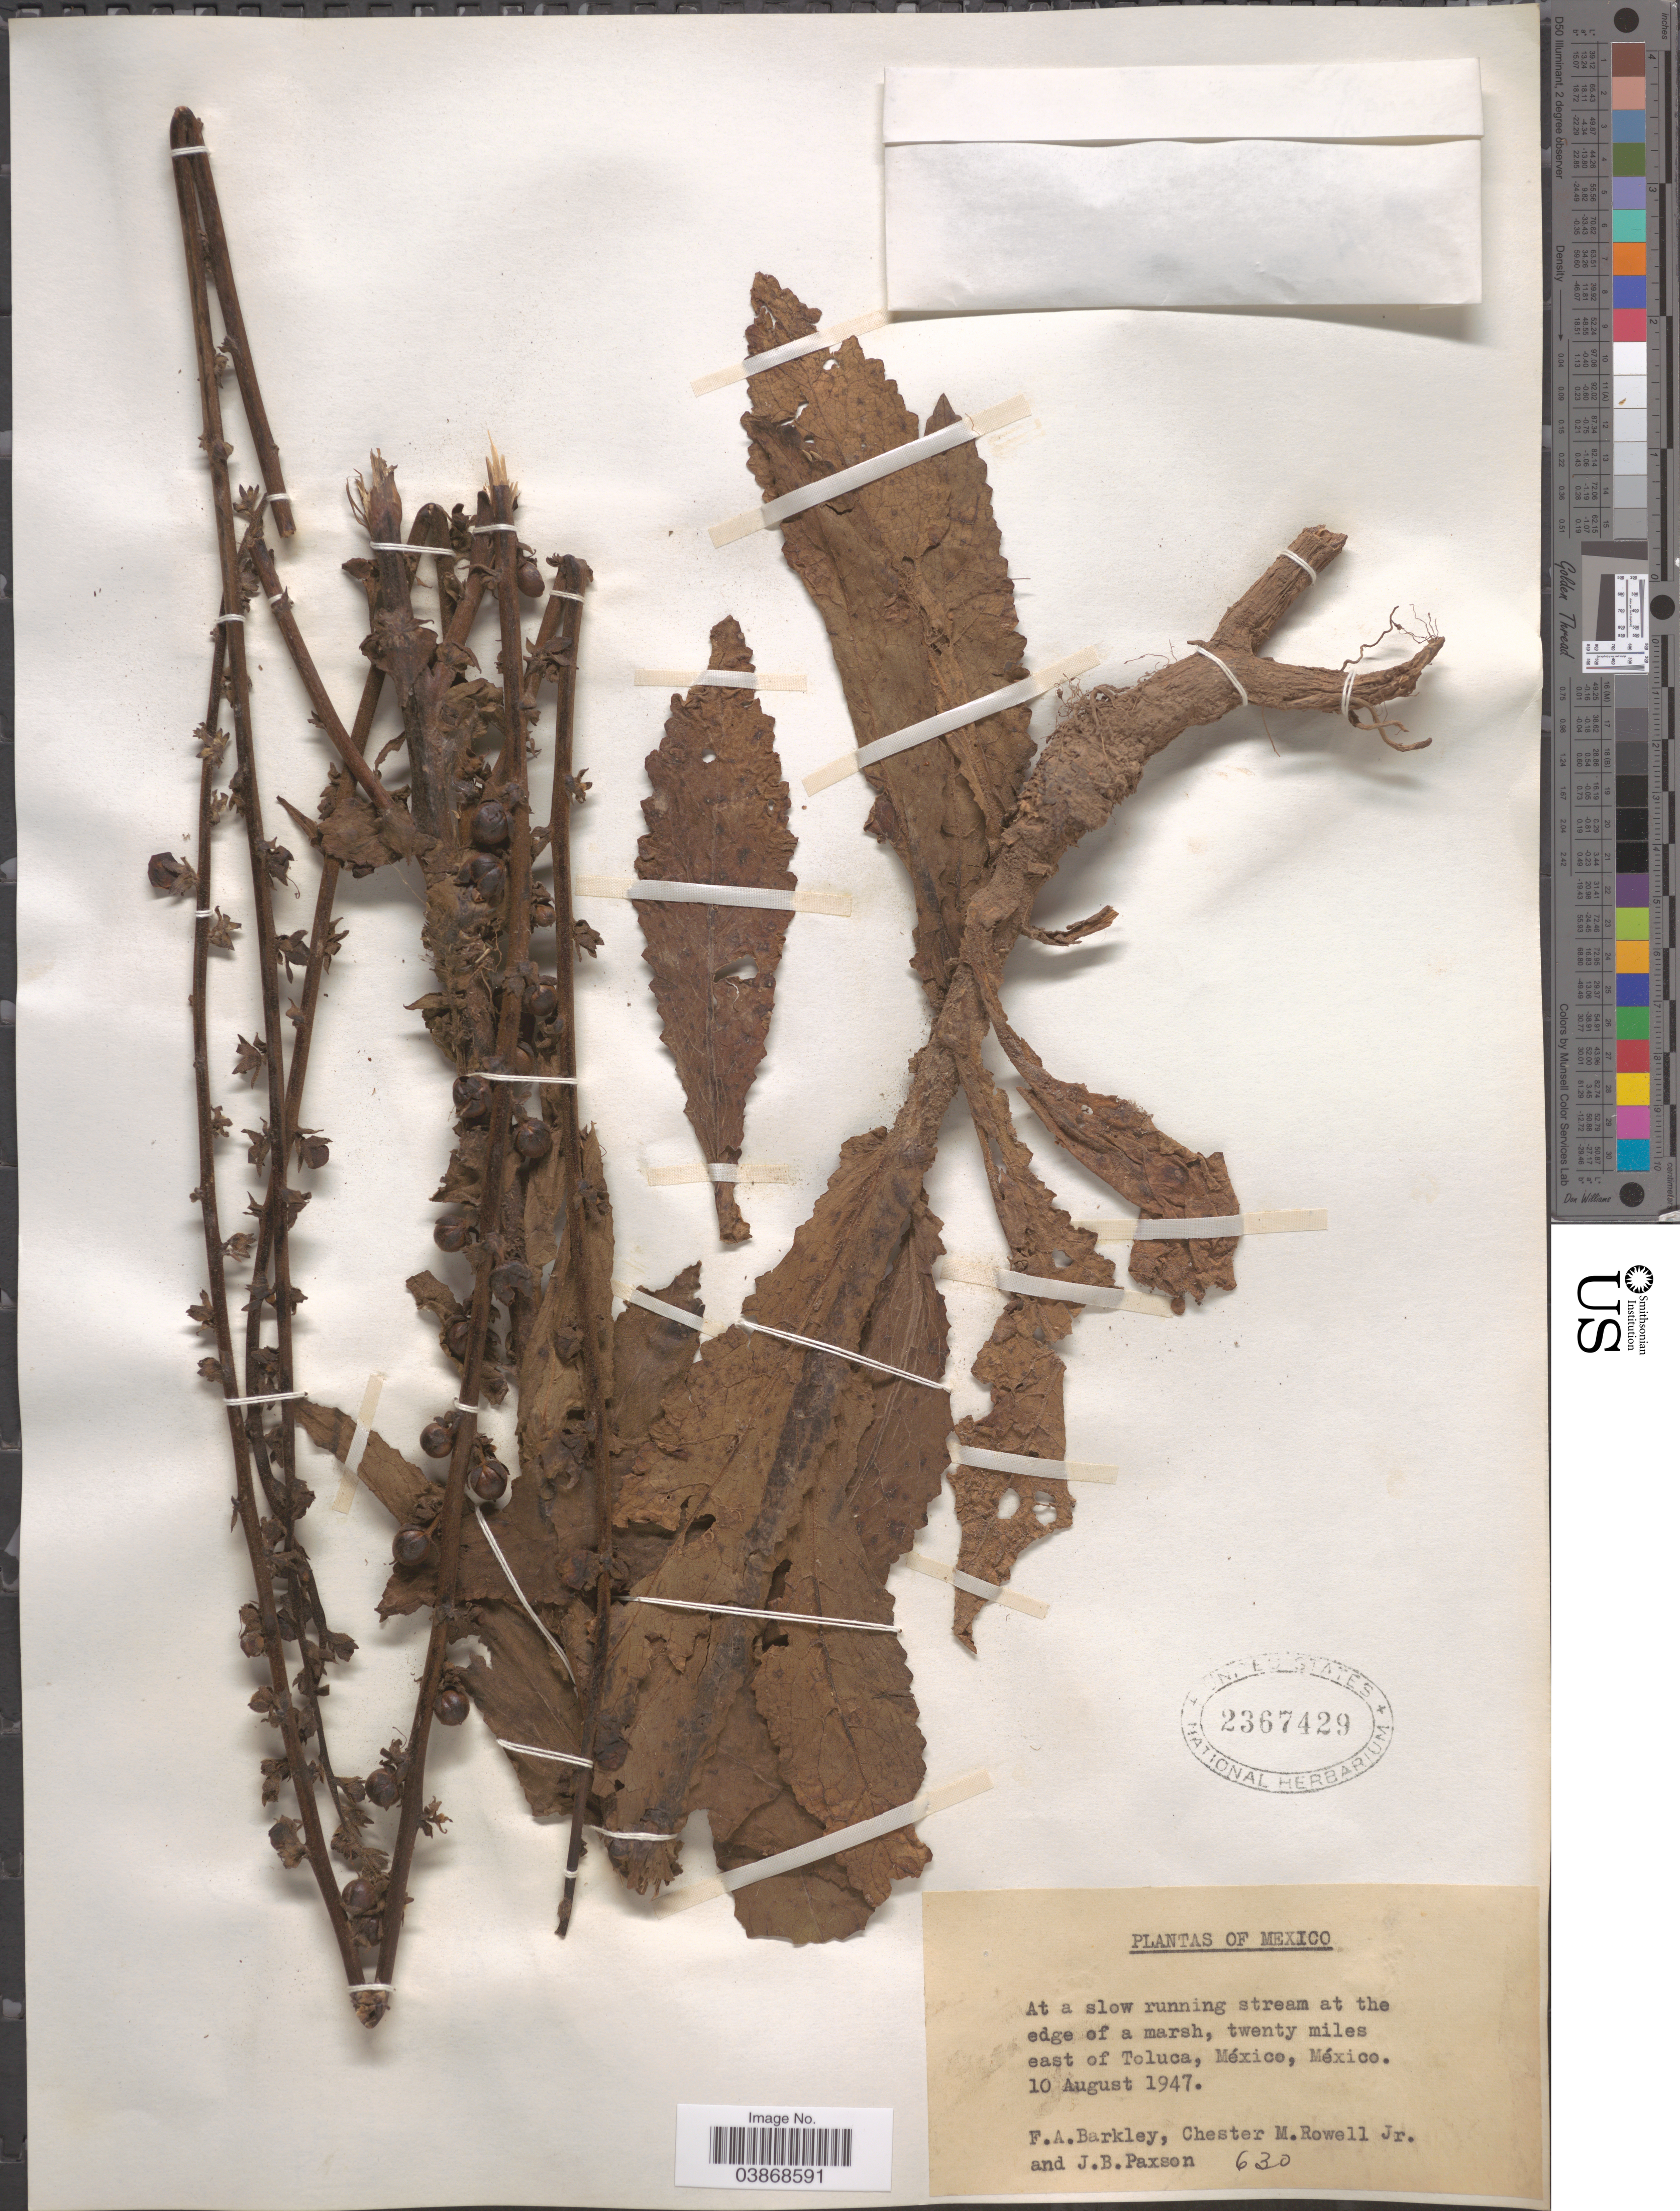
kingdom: Plantae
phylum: Tracheophyta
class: Magnoliopsida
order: Lamiales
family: Scrophulariaceae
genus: Verbascum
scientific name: Verbascum sp.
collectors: F. A. Barkley, C. M. Rowell & J. B. Paxson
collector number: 630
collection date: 1947-08-10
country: Mexico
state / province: México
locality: Twenty miles east of Toluca.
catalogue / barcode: US 2367429